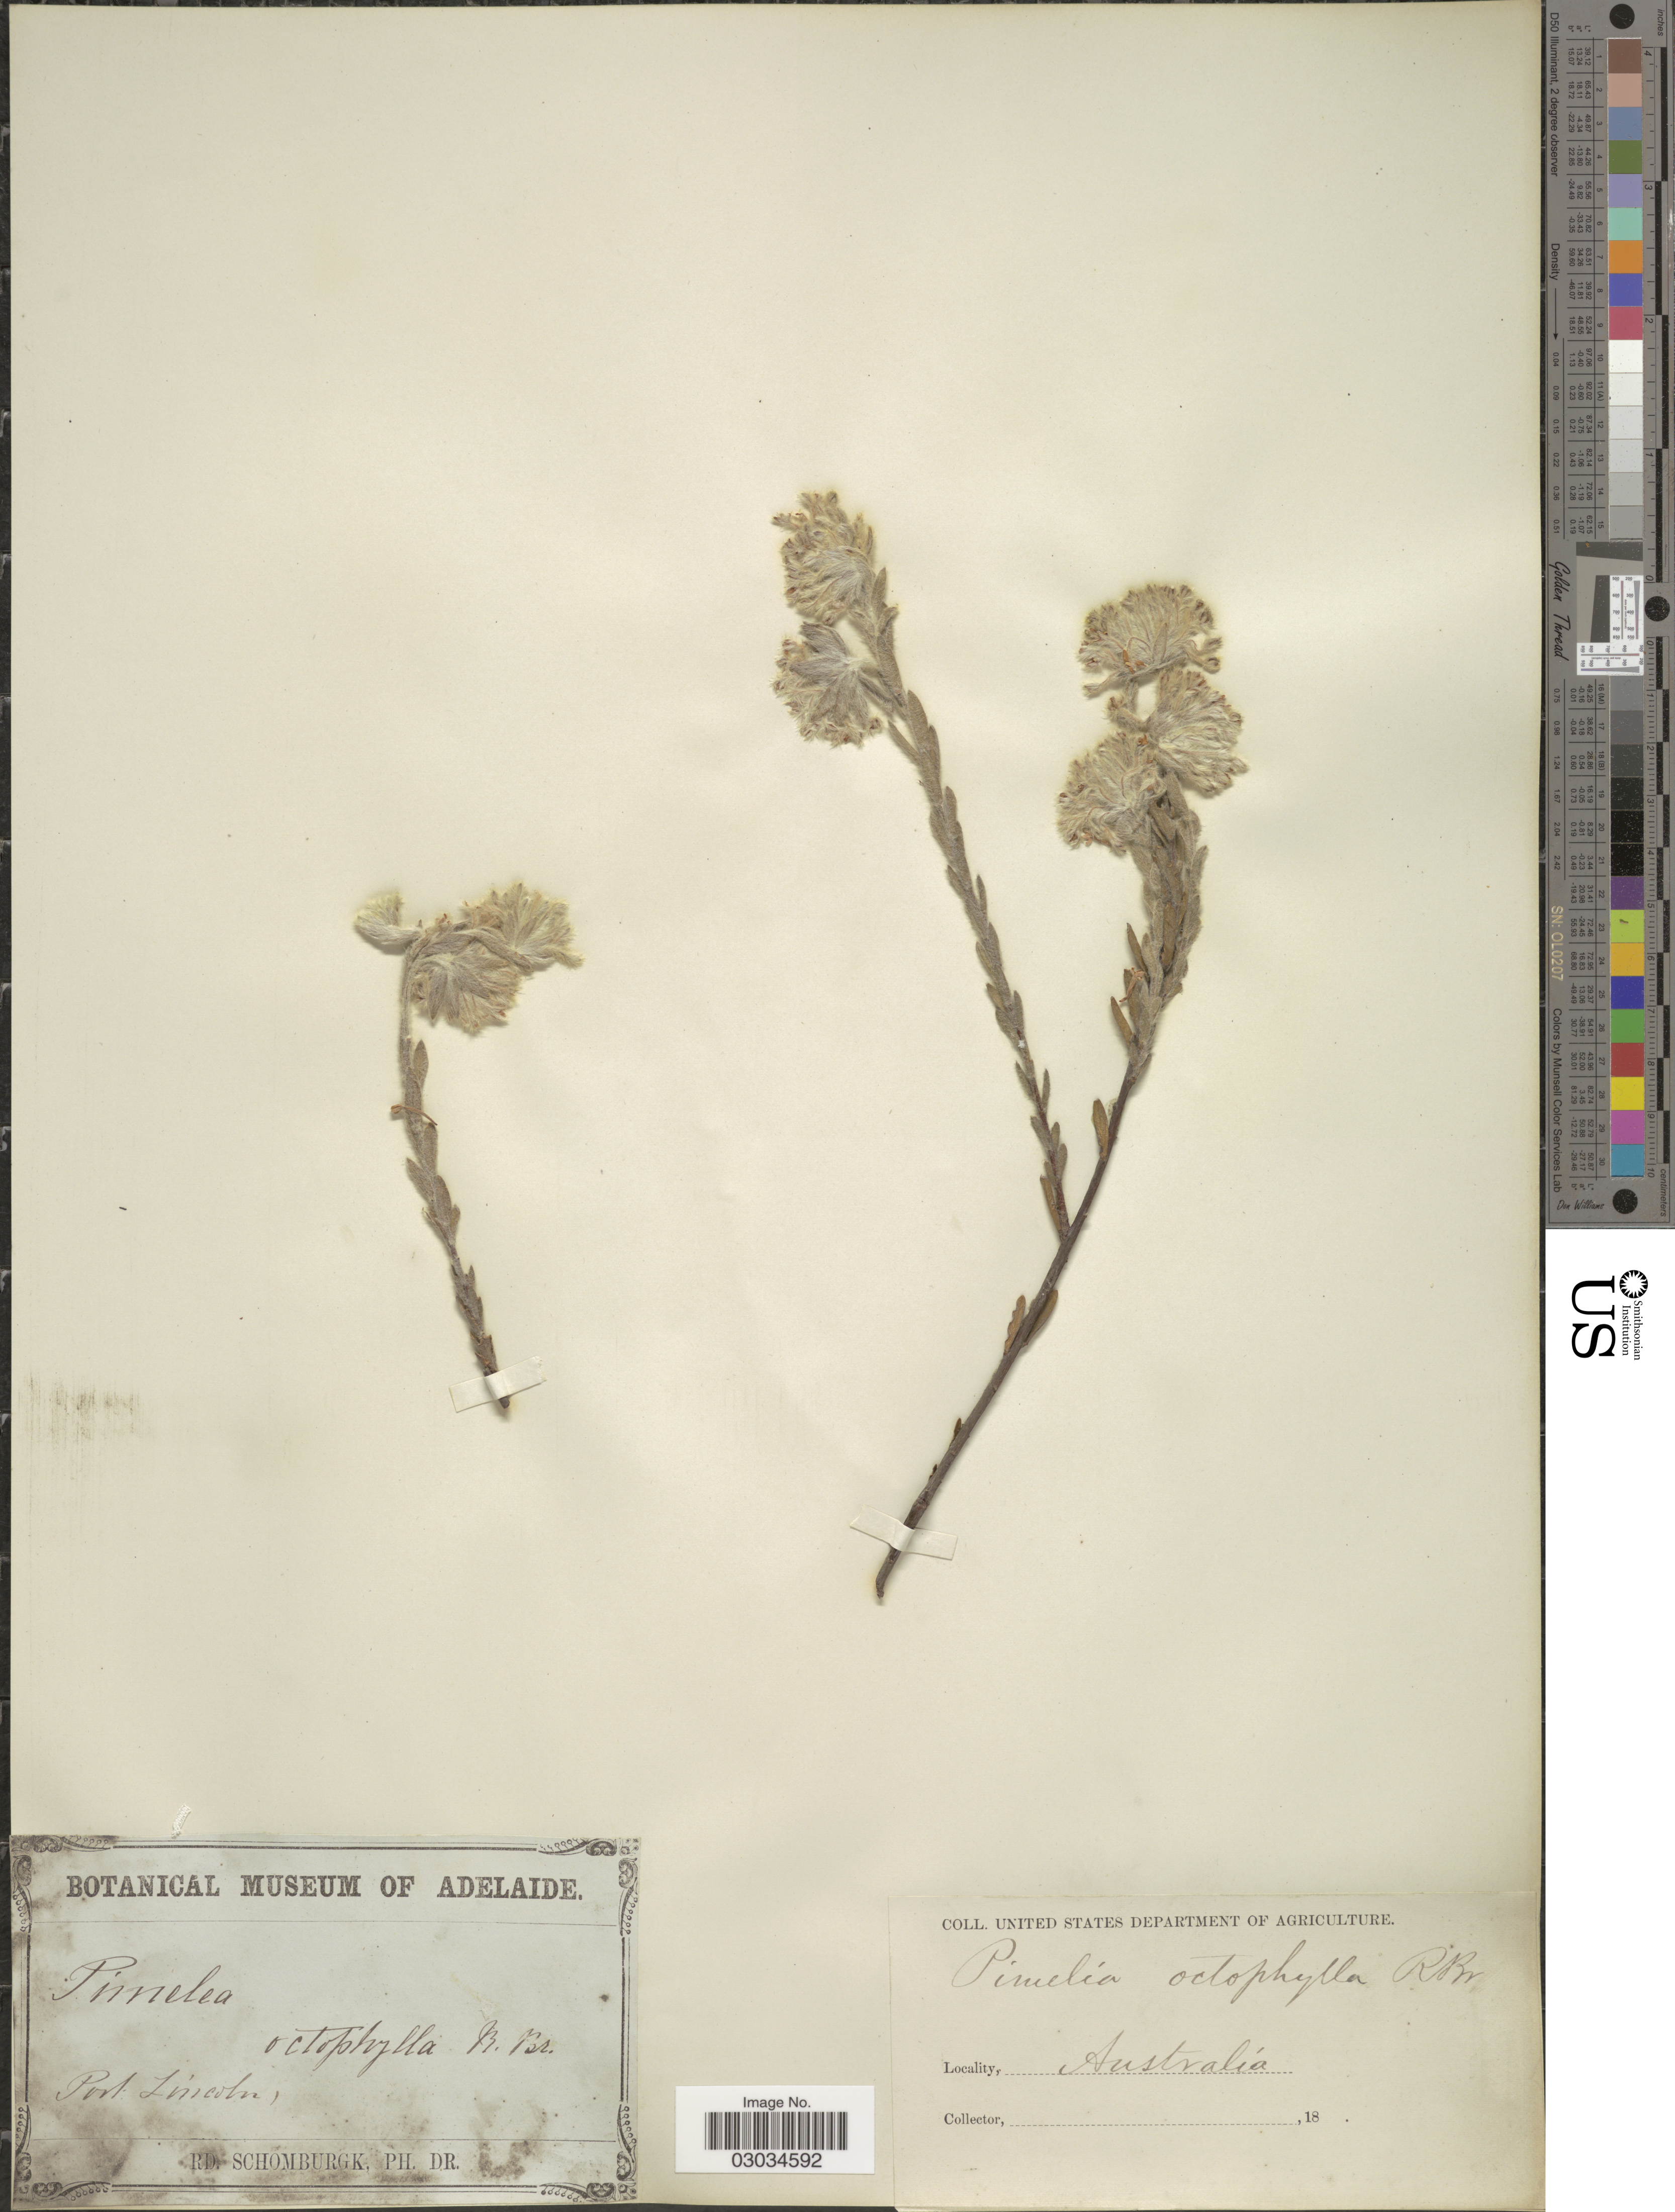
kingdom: Plantae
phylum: Tracheophyta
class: Magnoliopsida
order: Malvales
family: Thymelaeaceae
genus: Pimelea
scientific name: Pimelea octophylla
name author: R. Br.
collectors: M. R. Schomburgk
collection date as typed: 18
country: Australia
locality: Port Lincoln.